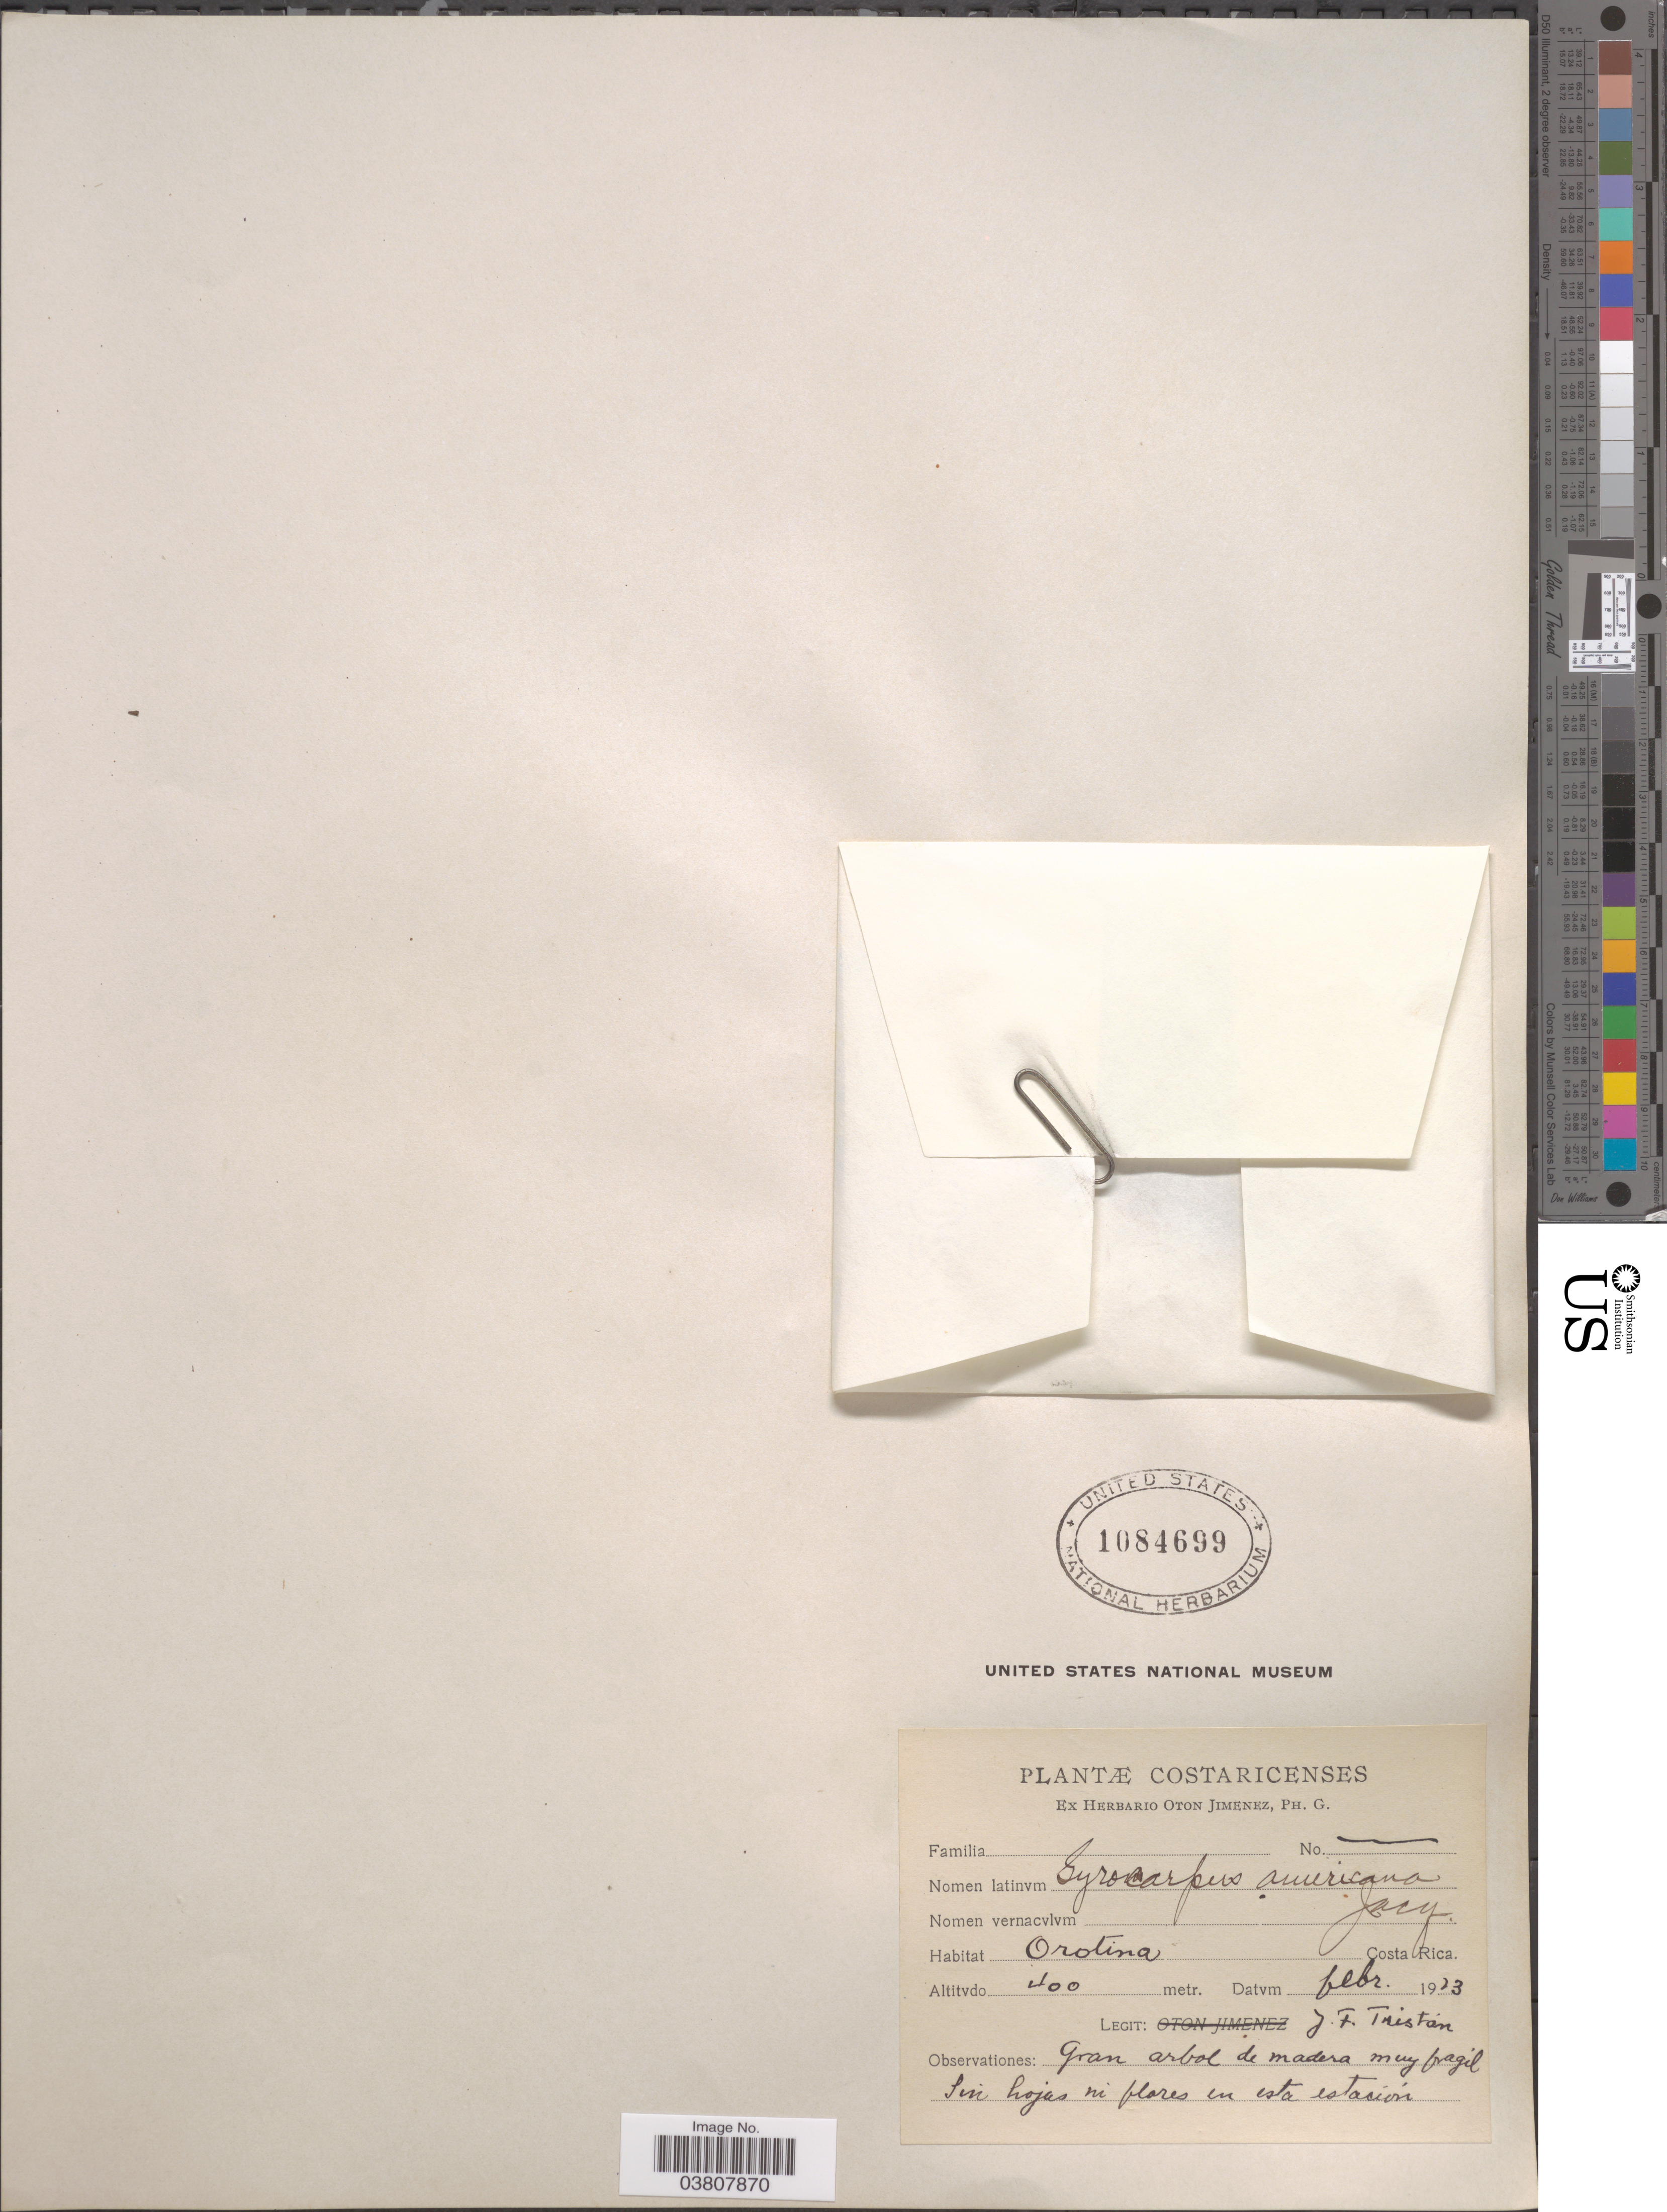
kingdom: Plantae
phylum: Tracheophyta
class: Magnoliopsida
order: Laurales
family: Hernandiaceae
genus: Gyrocarpus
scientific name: Gyrocarpus americanus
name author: Jacq.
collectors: J. Tristán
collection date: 1923-02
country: Costa Rica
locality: Orotina.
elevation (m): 400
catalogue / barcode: US 1084699